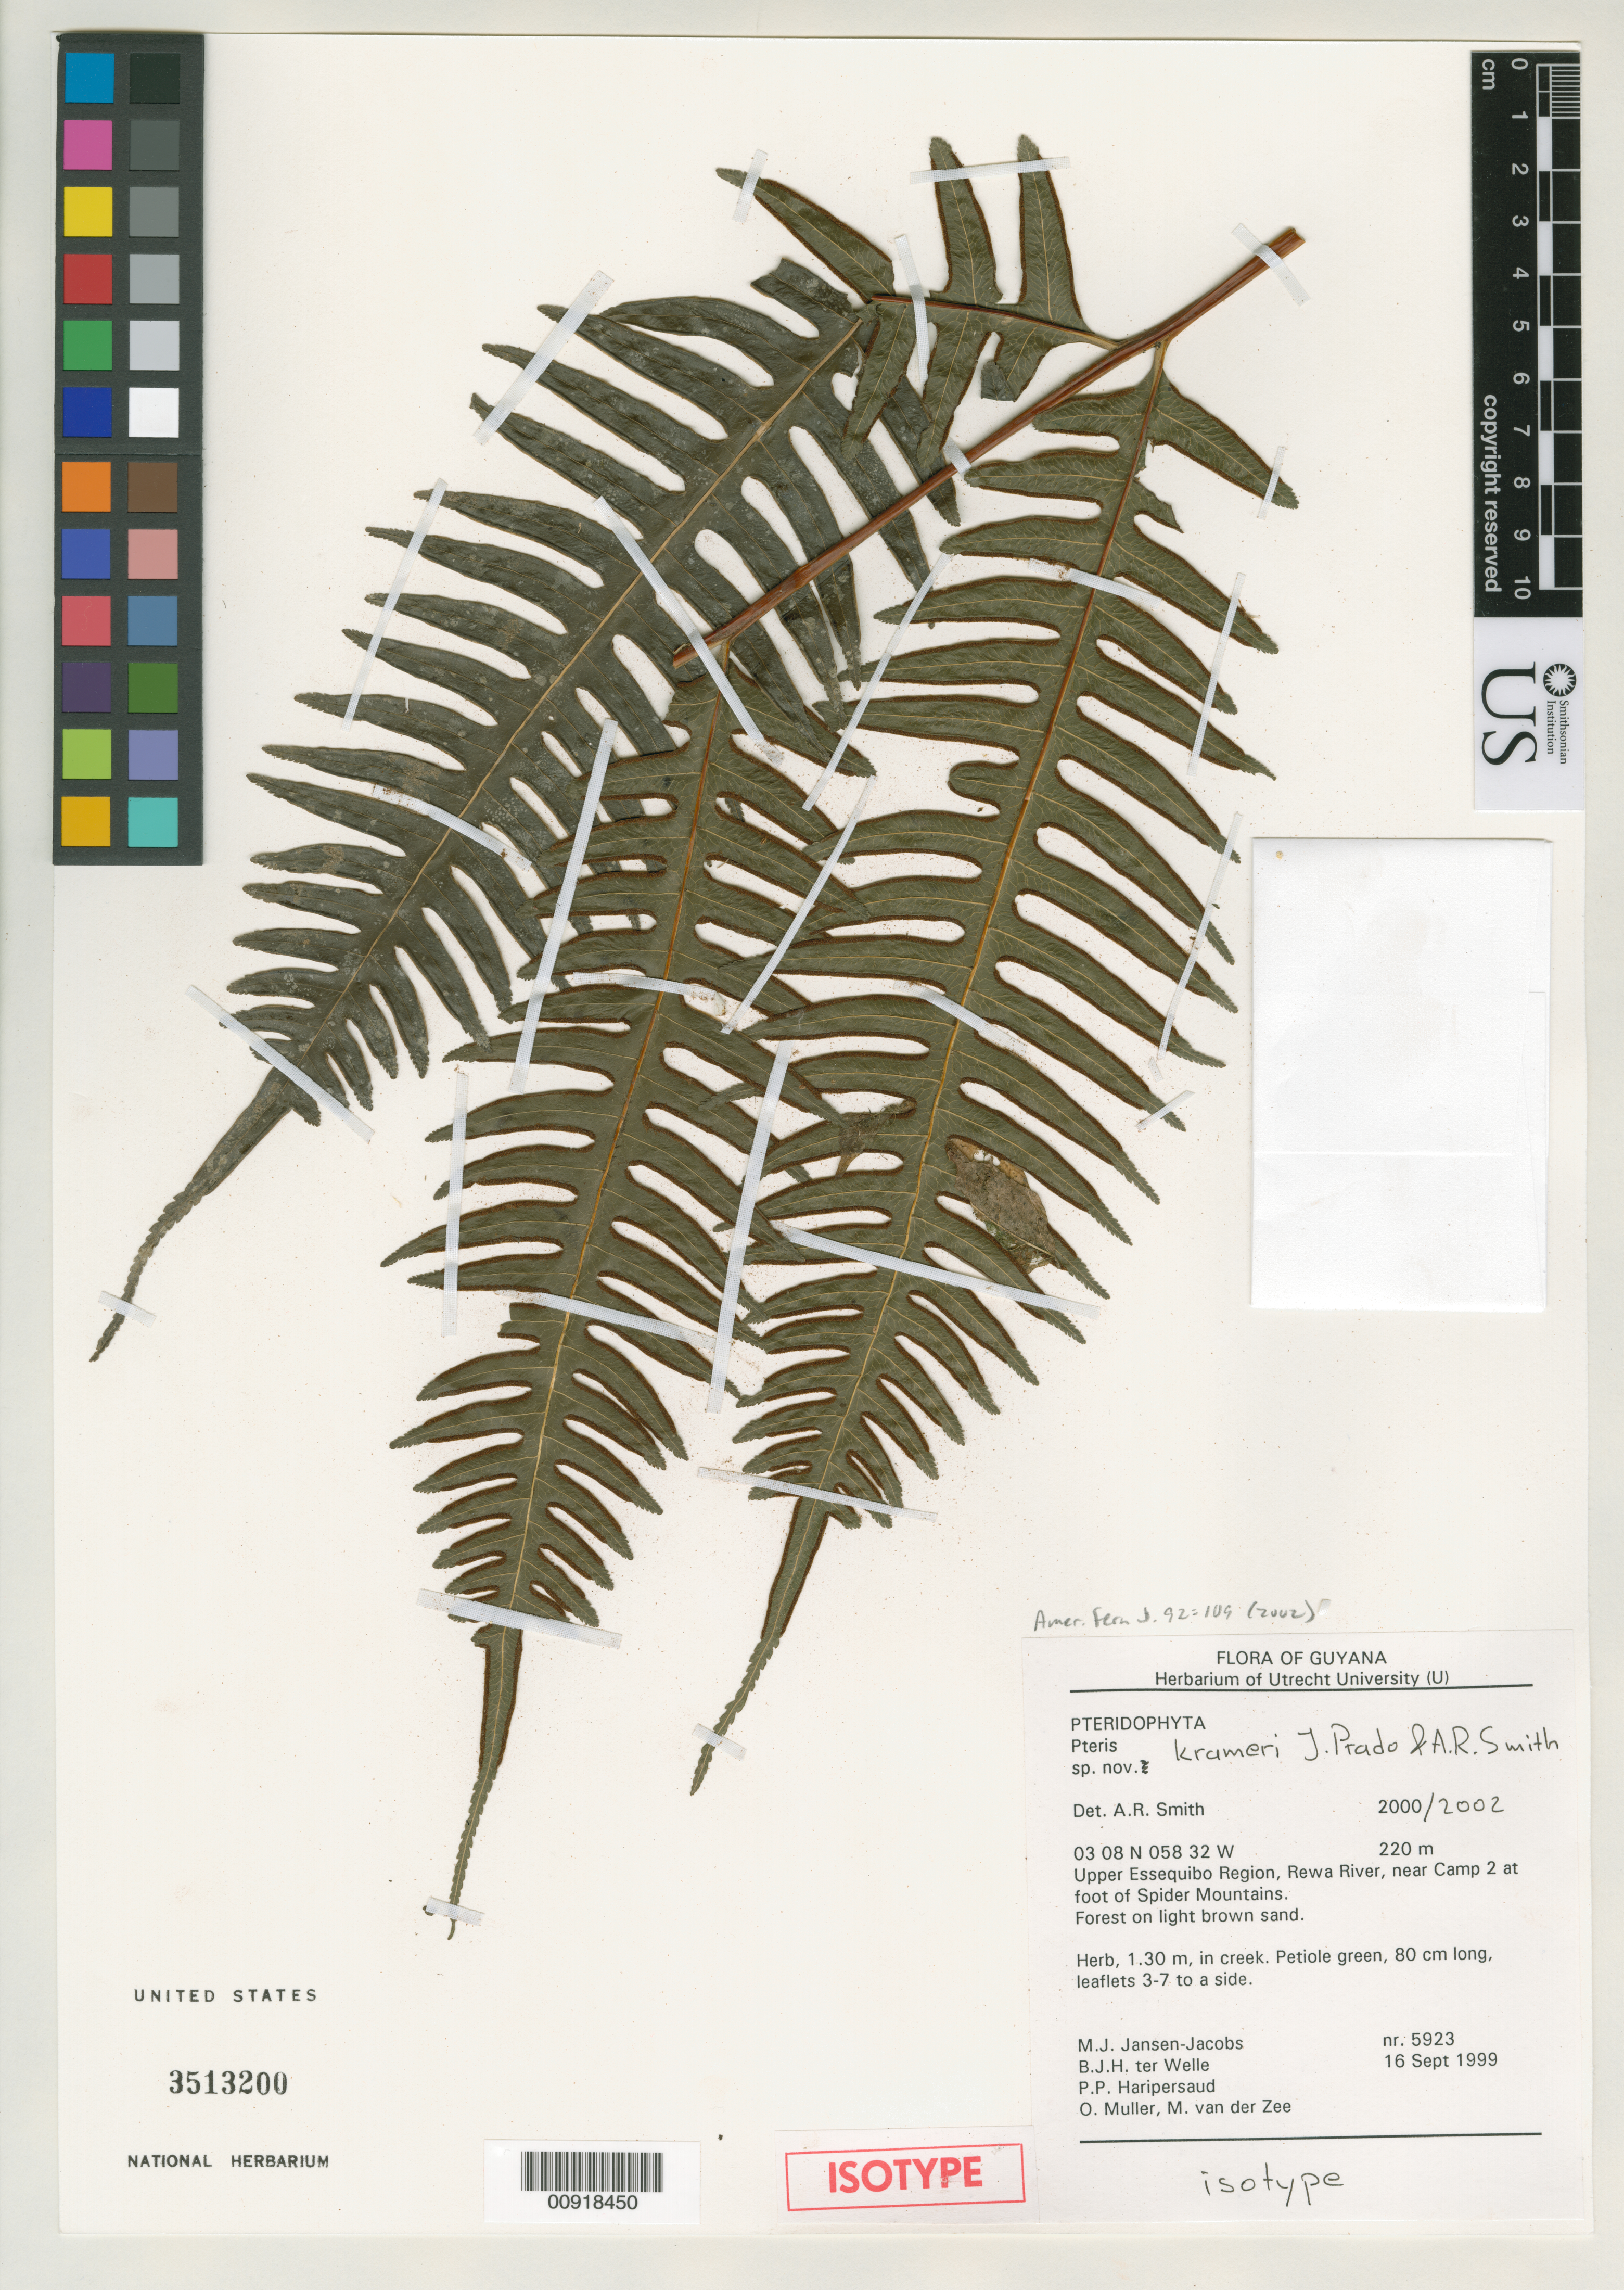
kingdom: Plantae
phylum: Tracheophyta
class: Polypodiopsida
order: Polypodiales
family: Pteridaceae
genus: Pteris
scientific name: Pteris krameri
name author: J. Prado & A.R. Sm.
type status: Isotype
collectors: M. J. Jansen-Jacobs & et al.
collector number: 5923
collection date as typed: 16 Sep 1999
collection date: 1999-09-16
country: Guyana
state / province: U. Takutu-U. Essequibo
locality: Upper Essequibo Region, Rewa River, near Camp 2 at foot of Spider Mountains.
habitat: Forest on light brown sand.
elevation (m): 220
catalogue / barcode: US 3513200